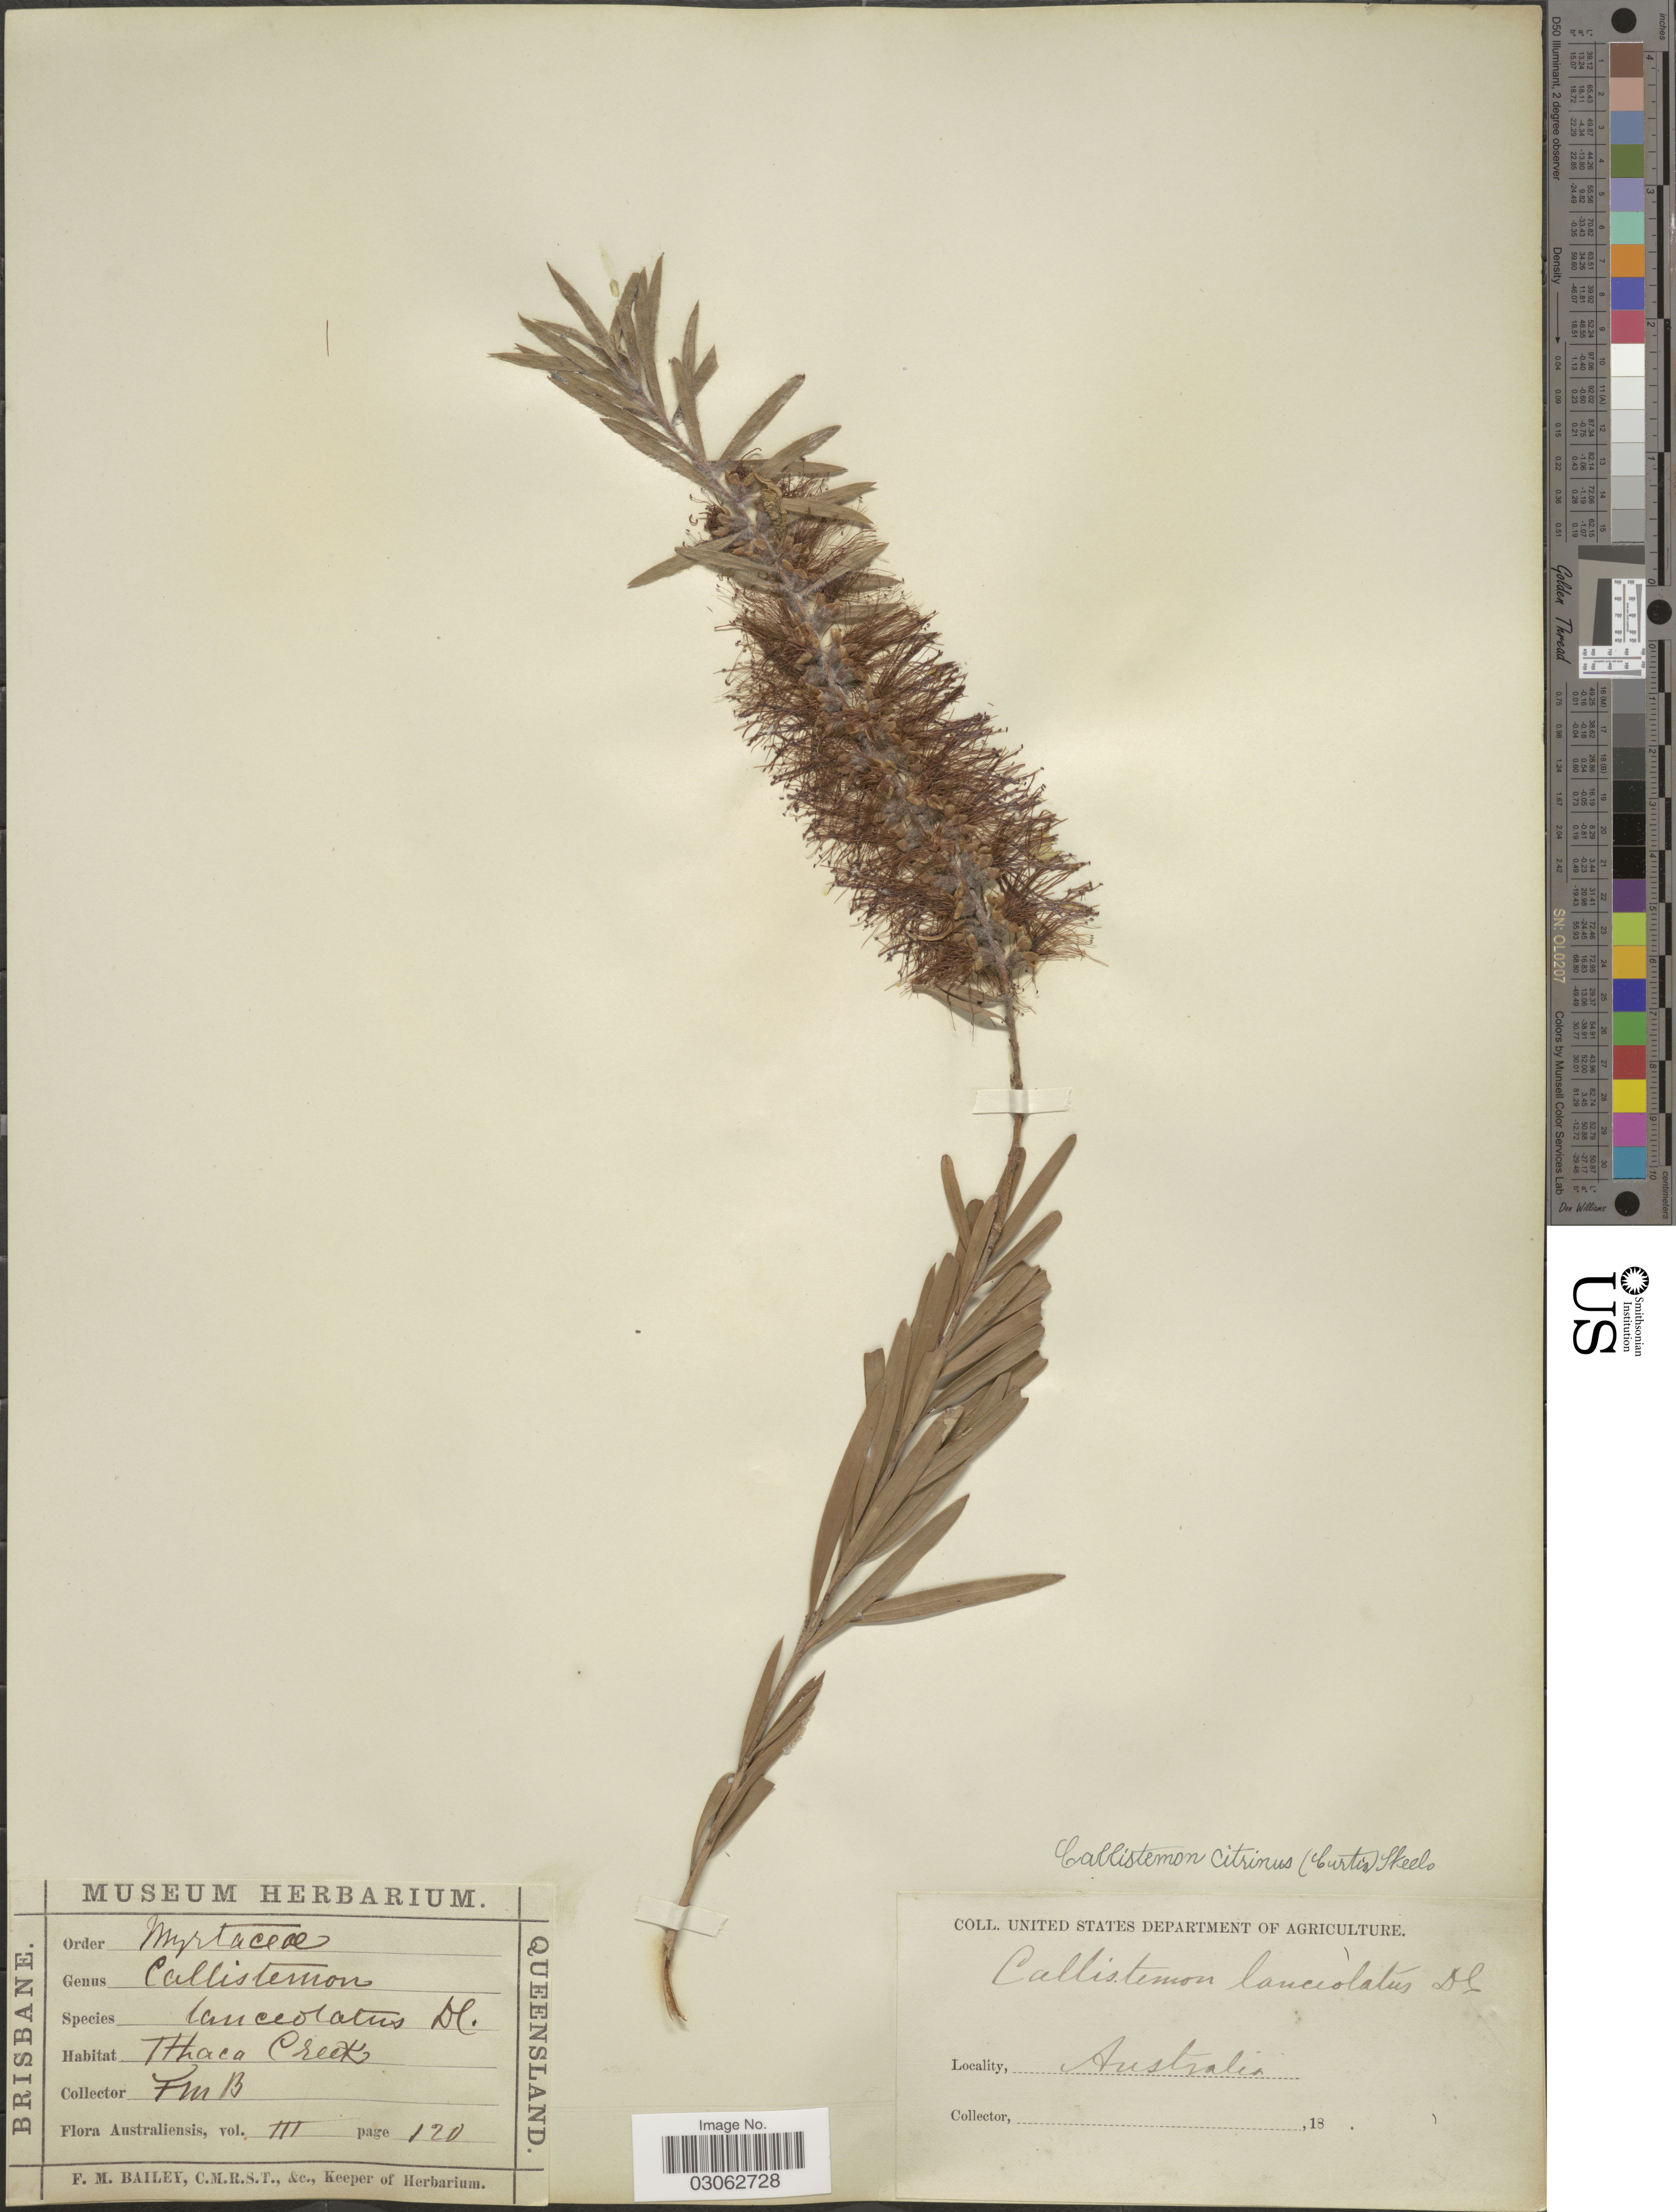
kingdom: Plantae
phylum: Tracheophyta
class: Magnoliopsida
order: Myrtales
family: Myrtaceae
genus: Callistemon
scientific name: Callistemon citrinus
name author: (Curtis) Skeels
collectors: F. M. Bailey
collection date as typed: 18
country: Australia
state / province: Queensland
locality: Ithaca Creek.